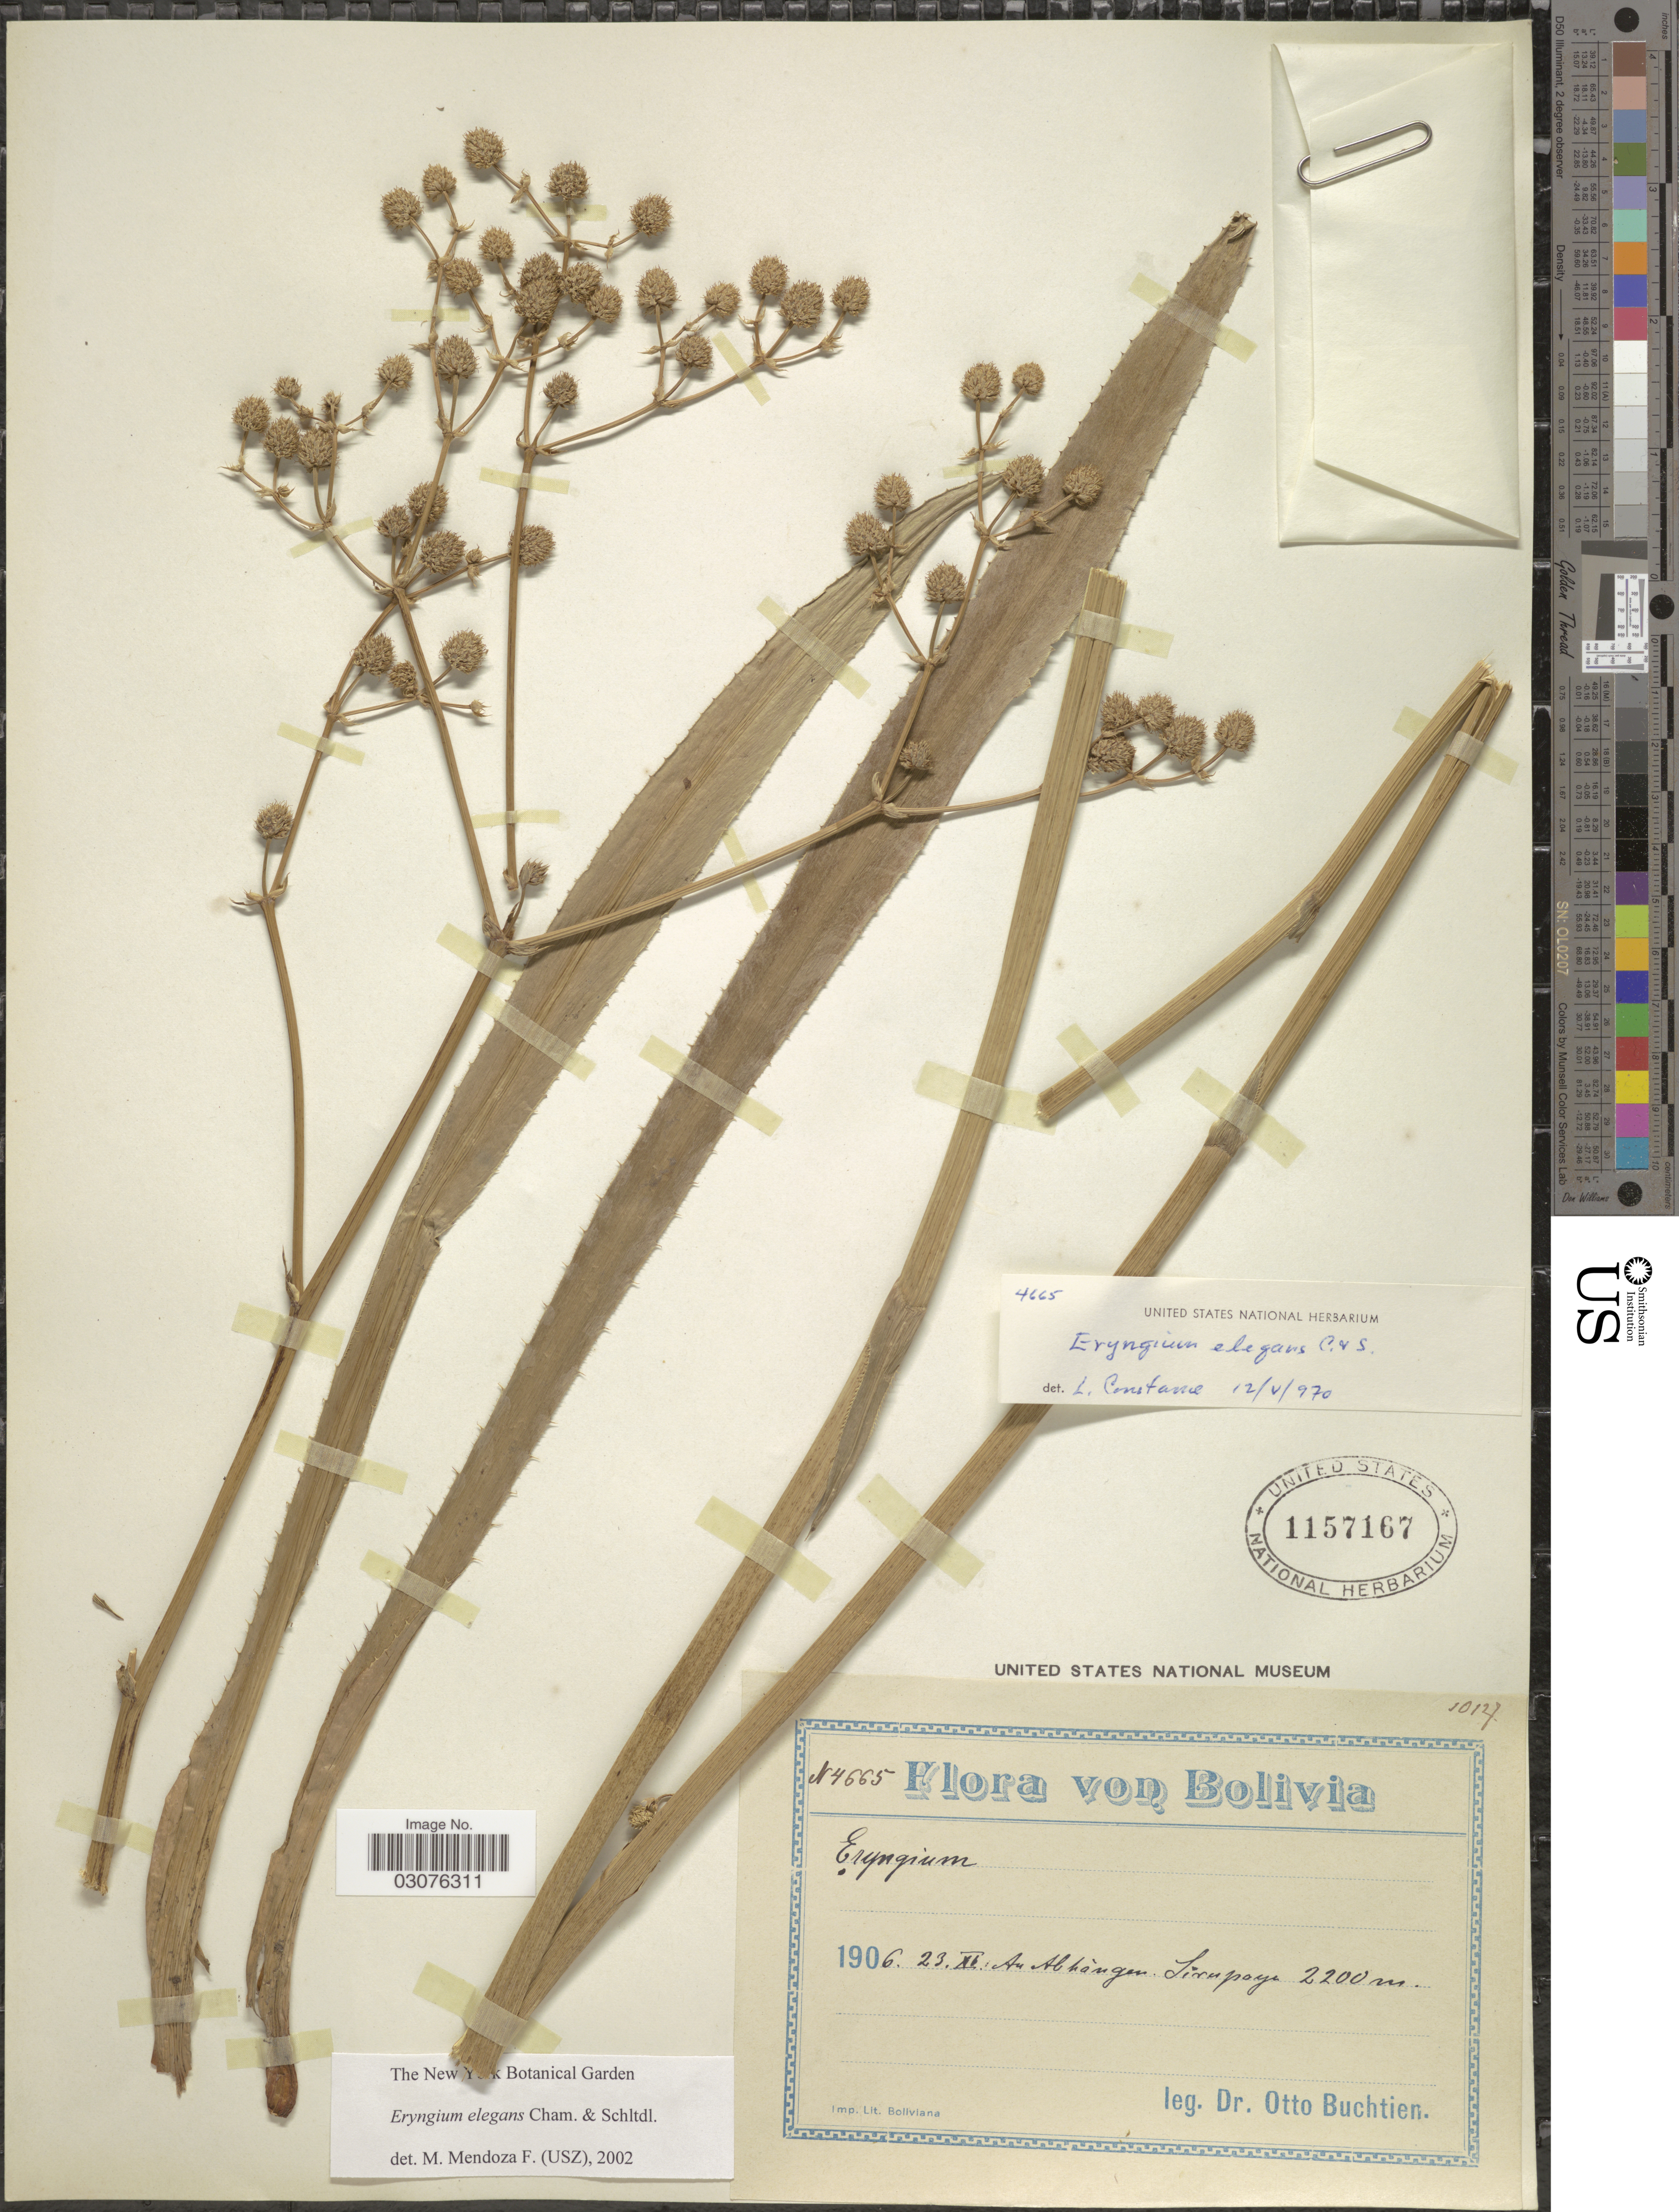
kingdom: Plantae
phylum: Tracheophyta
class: Magnoliopsida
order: Apiales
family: Apiaceae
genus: Eryngium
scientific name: Eryngium elegans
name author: Cham. ex Schltdl.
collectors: O. Buchtien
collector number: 4665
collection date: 1906-11-23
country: Bolivia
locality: An Abhàngen. Sirupaya.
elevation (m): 2200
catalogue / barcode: US 1157167